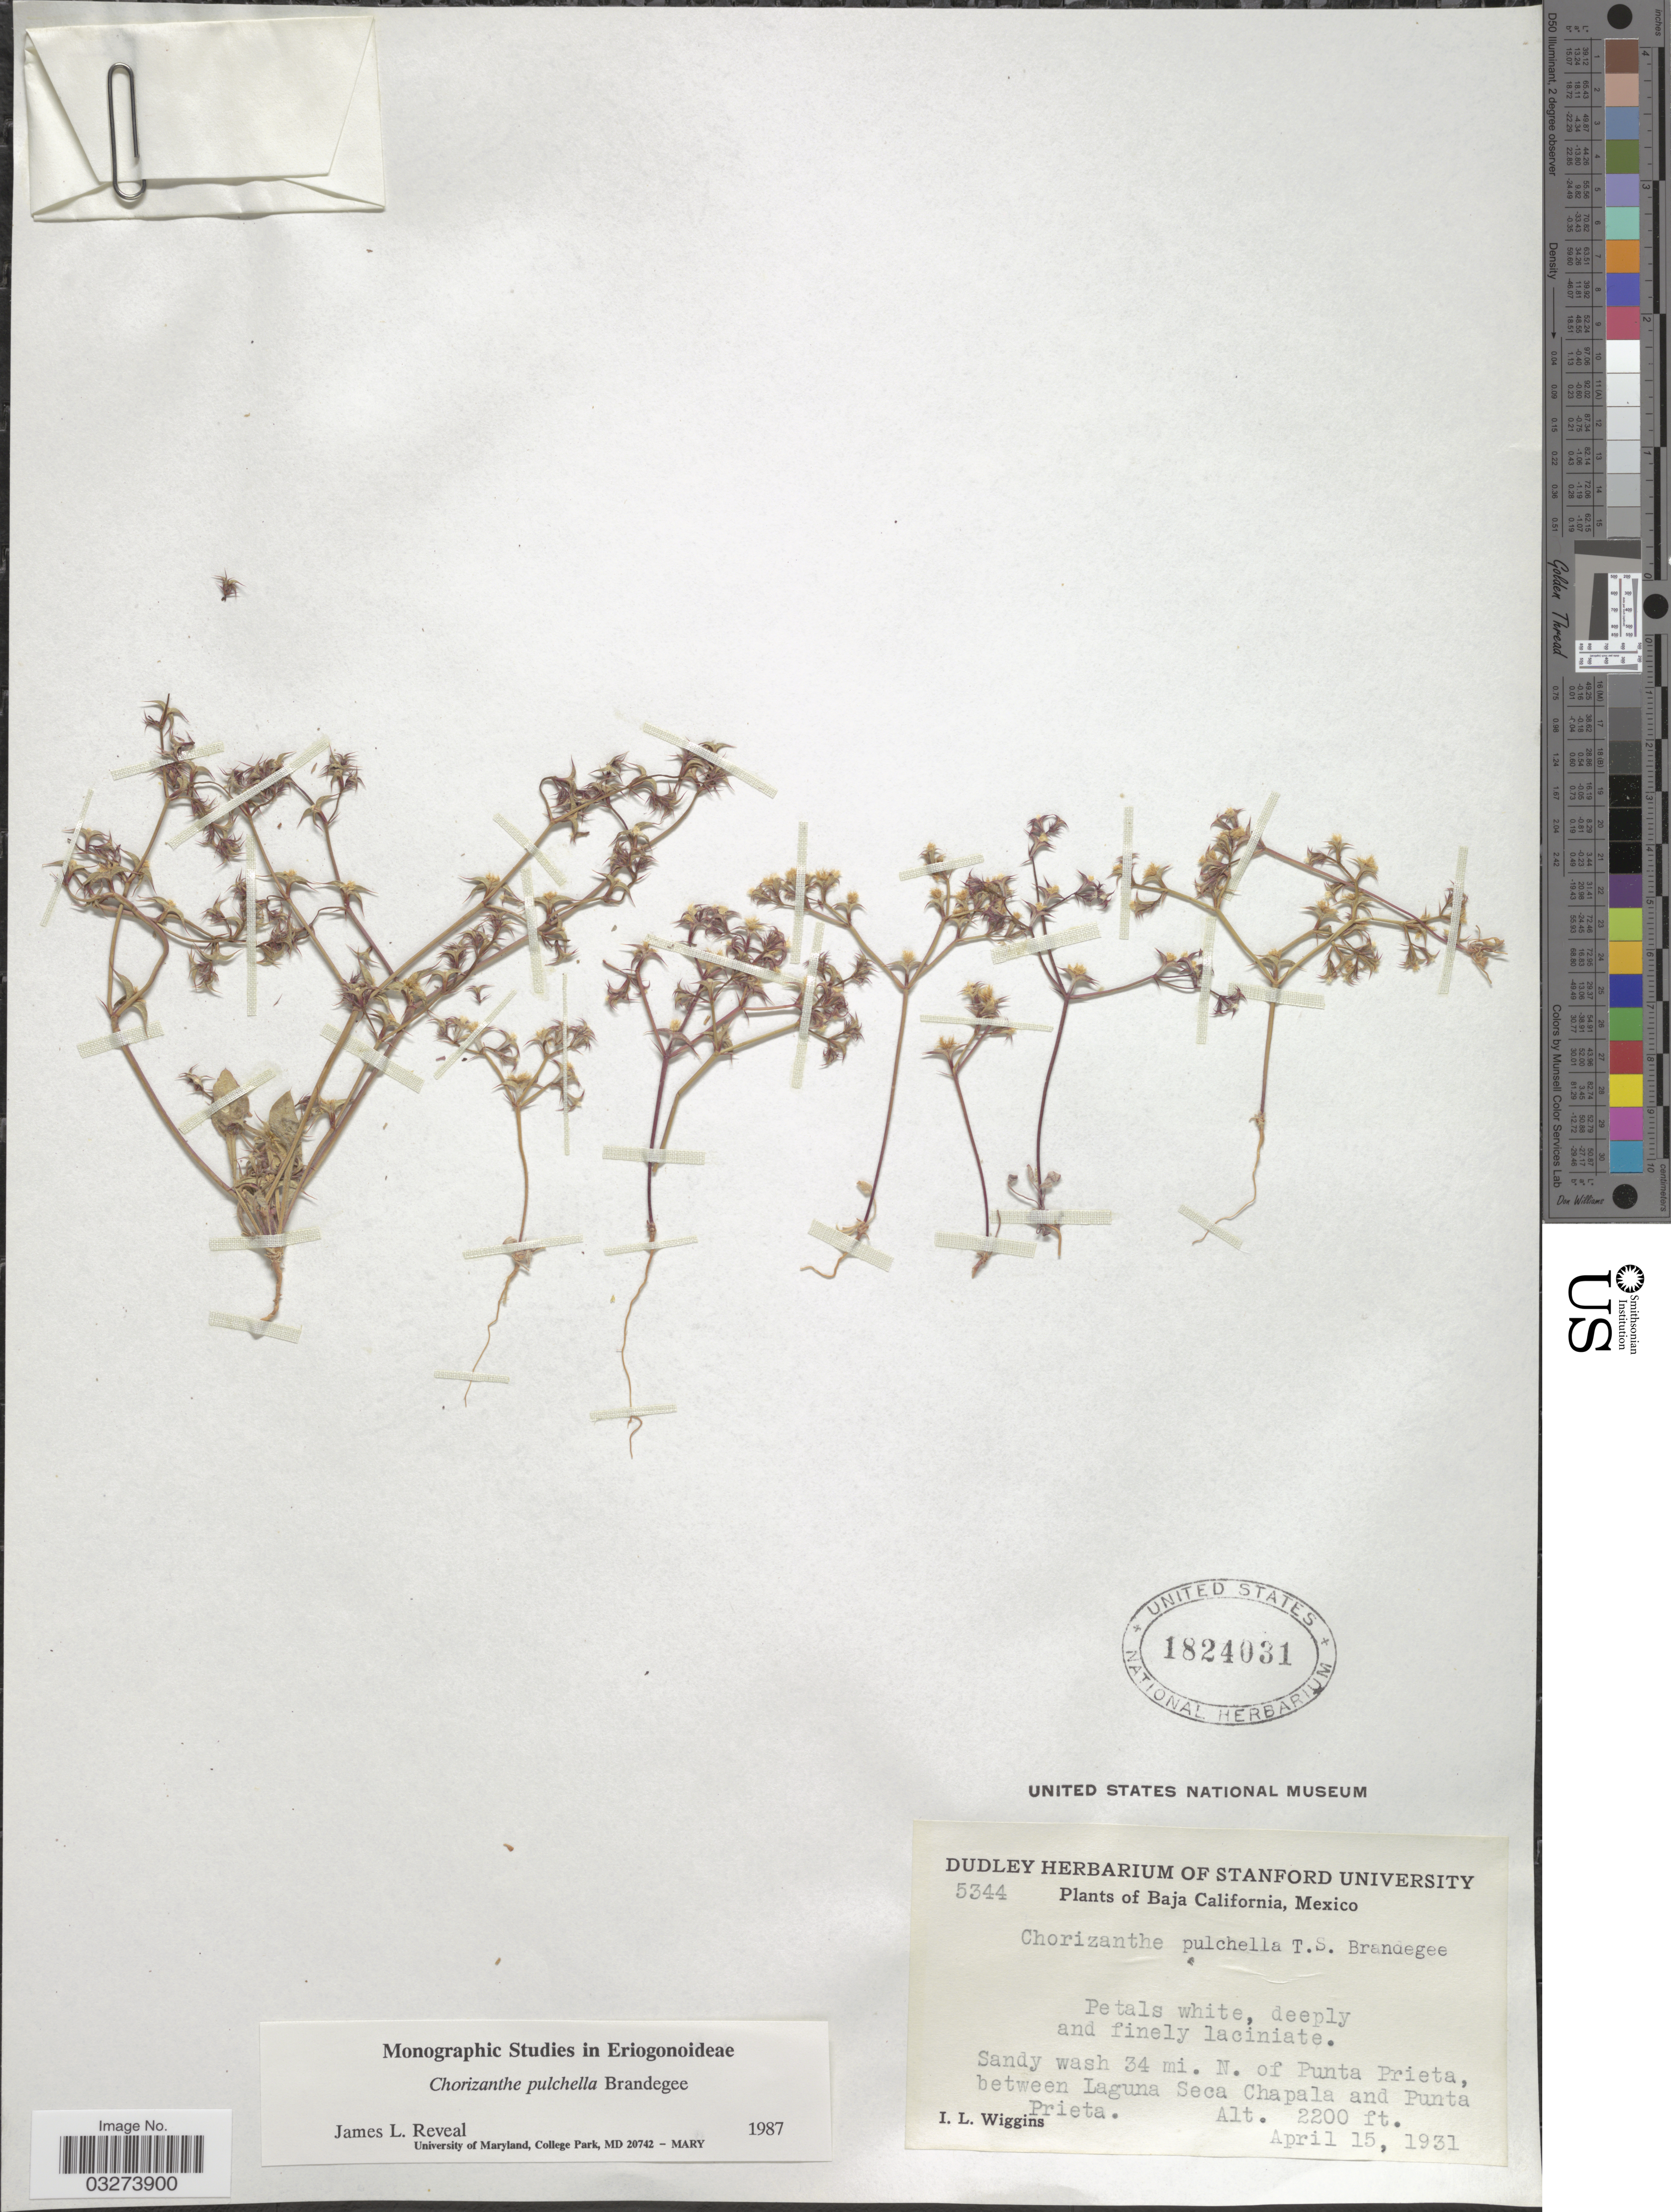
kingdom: Plantae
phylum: Tracheophyta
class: Magnoliopsida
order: Caryophyllales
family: Polygonaceae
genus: Chorizanthe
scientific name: Chorizanthe pulchella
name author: Brandegee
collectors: I. L. Wiggins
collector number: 5344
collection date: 1931-04-15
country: Mexico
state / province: Baja California Norte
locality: Sandy wash 34 mi. N. of Punta Prieta, between Laguna Seca Chapala and Punta Prieta.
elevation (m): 671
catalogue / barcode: US 1824031